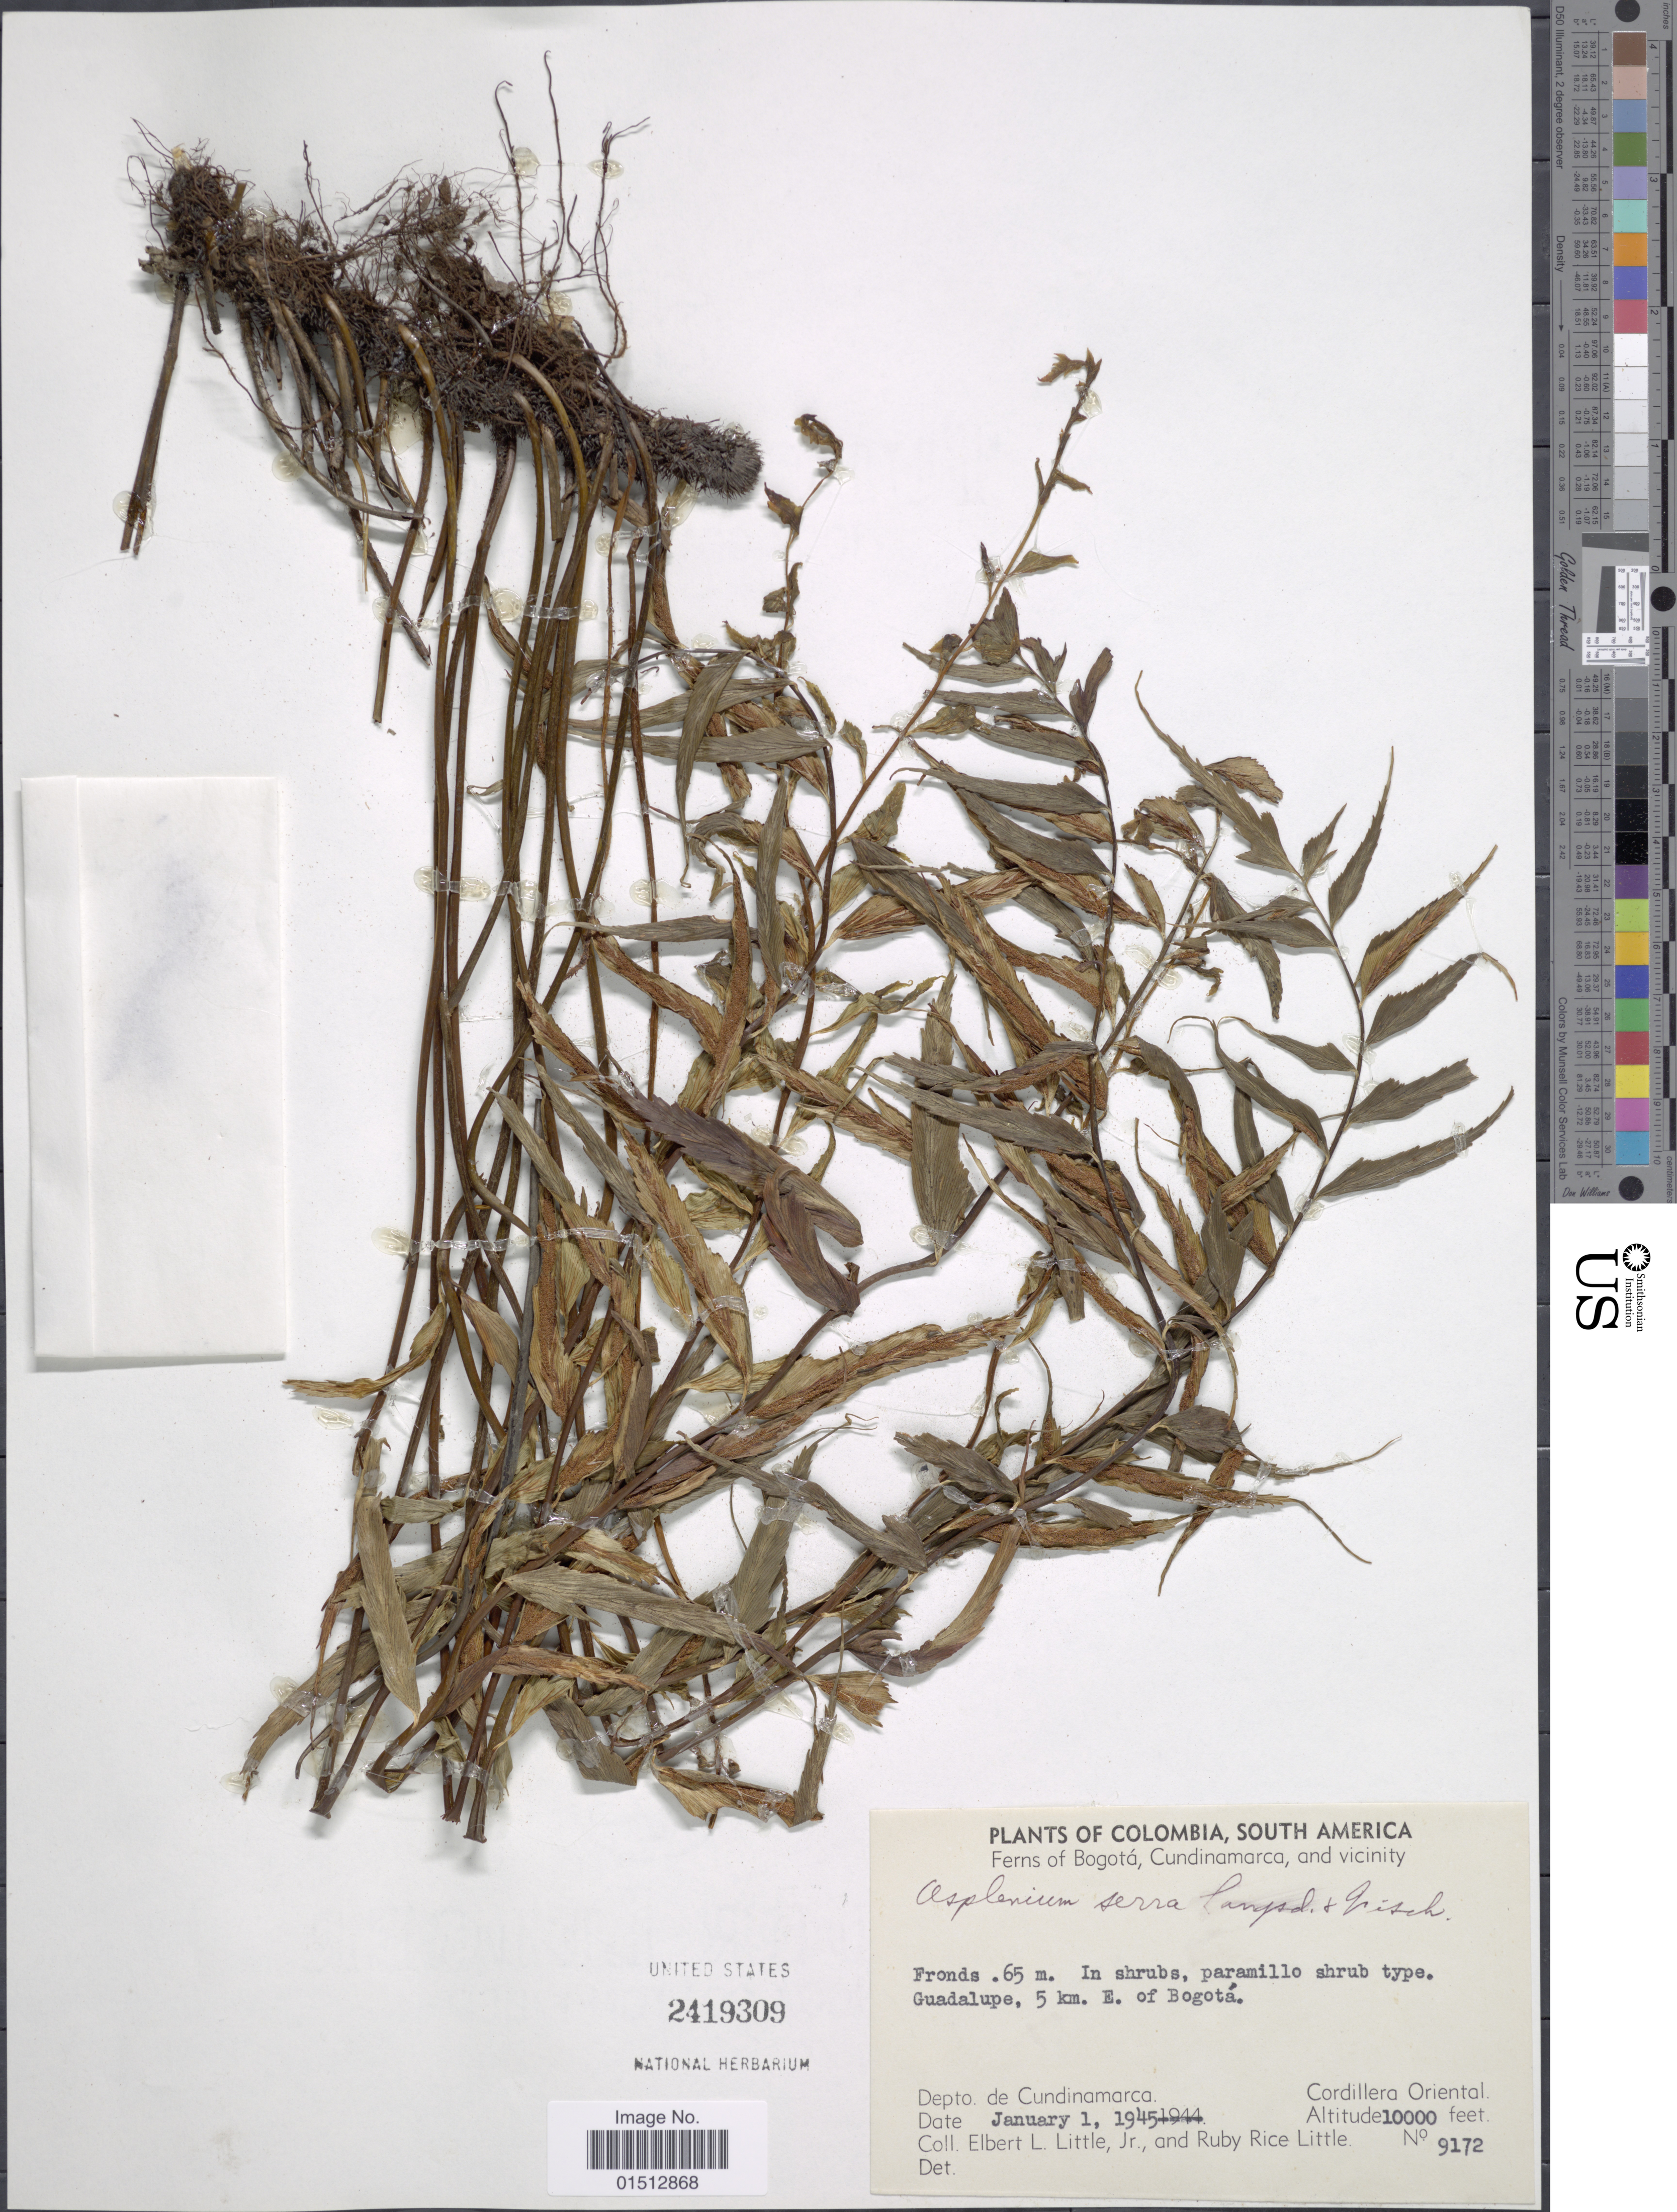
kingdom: Plantae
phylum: Tracheophyta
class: Polypodiopsida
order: Polypodiales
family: Aspleniaceae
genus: Asplenium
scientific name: Asplenium serra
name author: Langsd. & Fisch.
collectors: E. L. Little & R. R. Little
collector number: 9172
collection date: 1945-01-01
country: Colombia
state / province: Cundinamarca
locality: Colombia, South America, Bogota, and vicinity, Guadalupe, 5 km. E. of Bogota. Cundinamarca. Depto. Cundinamarca, Cordillera Oriental.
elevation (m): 3048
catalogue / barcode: US 2419309